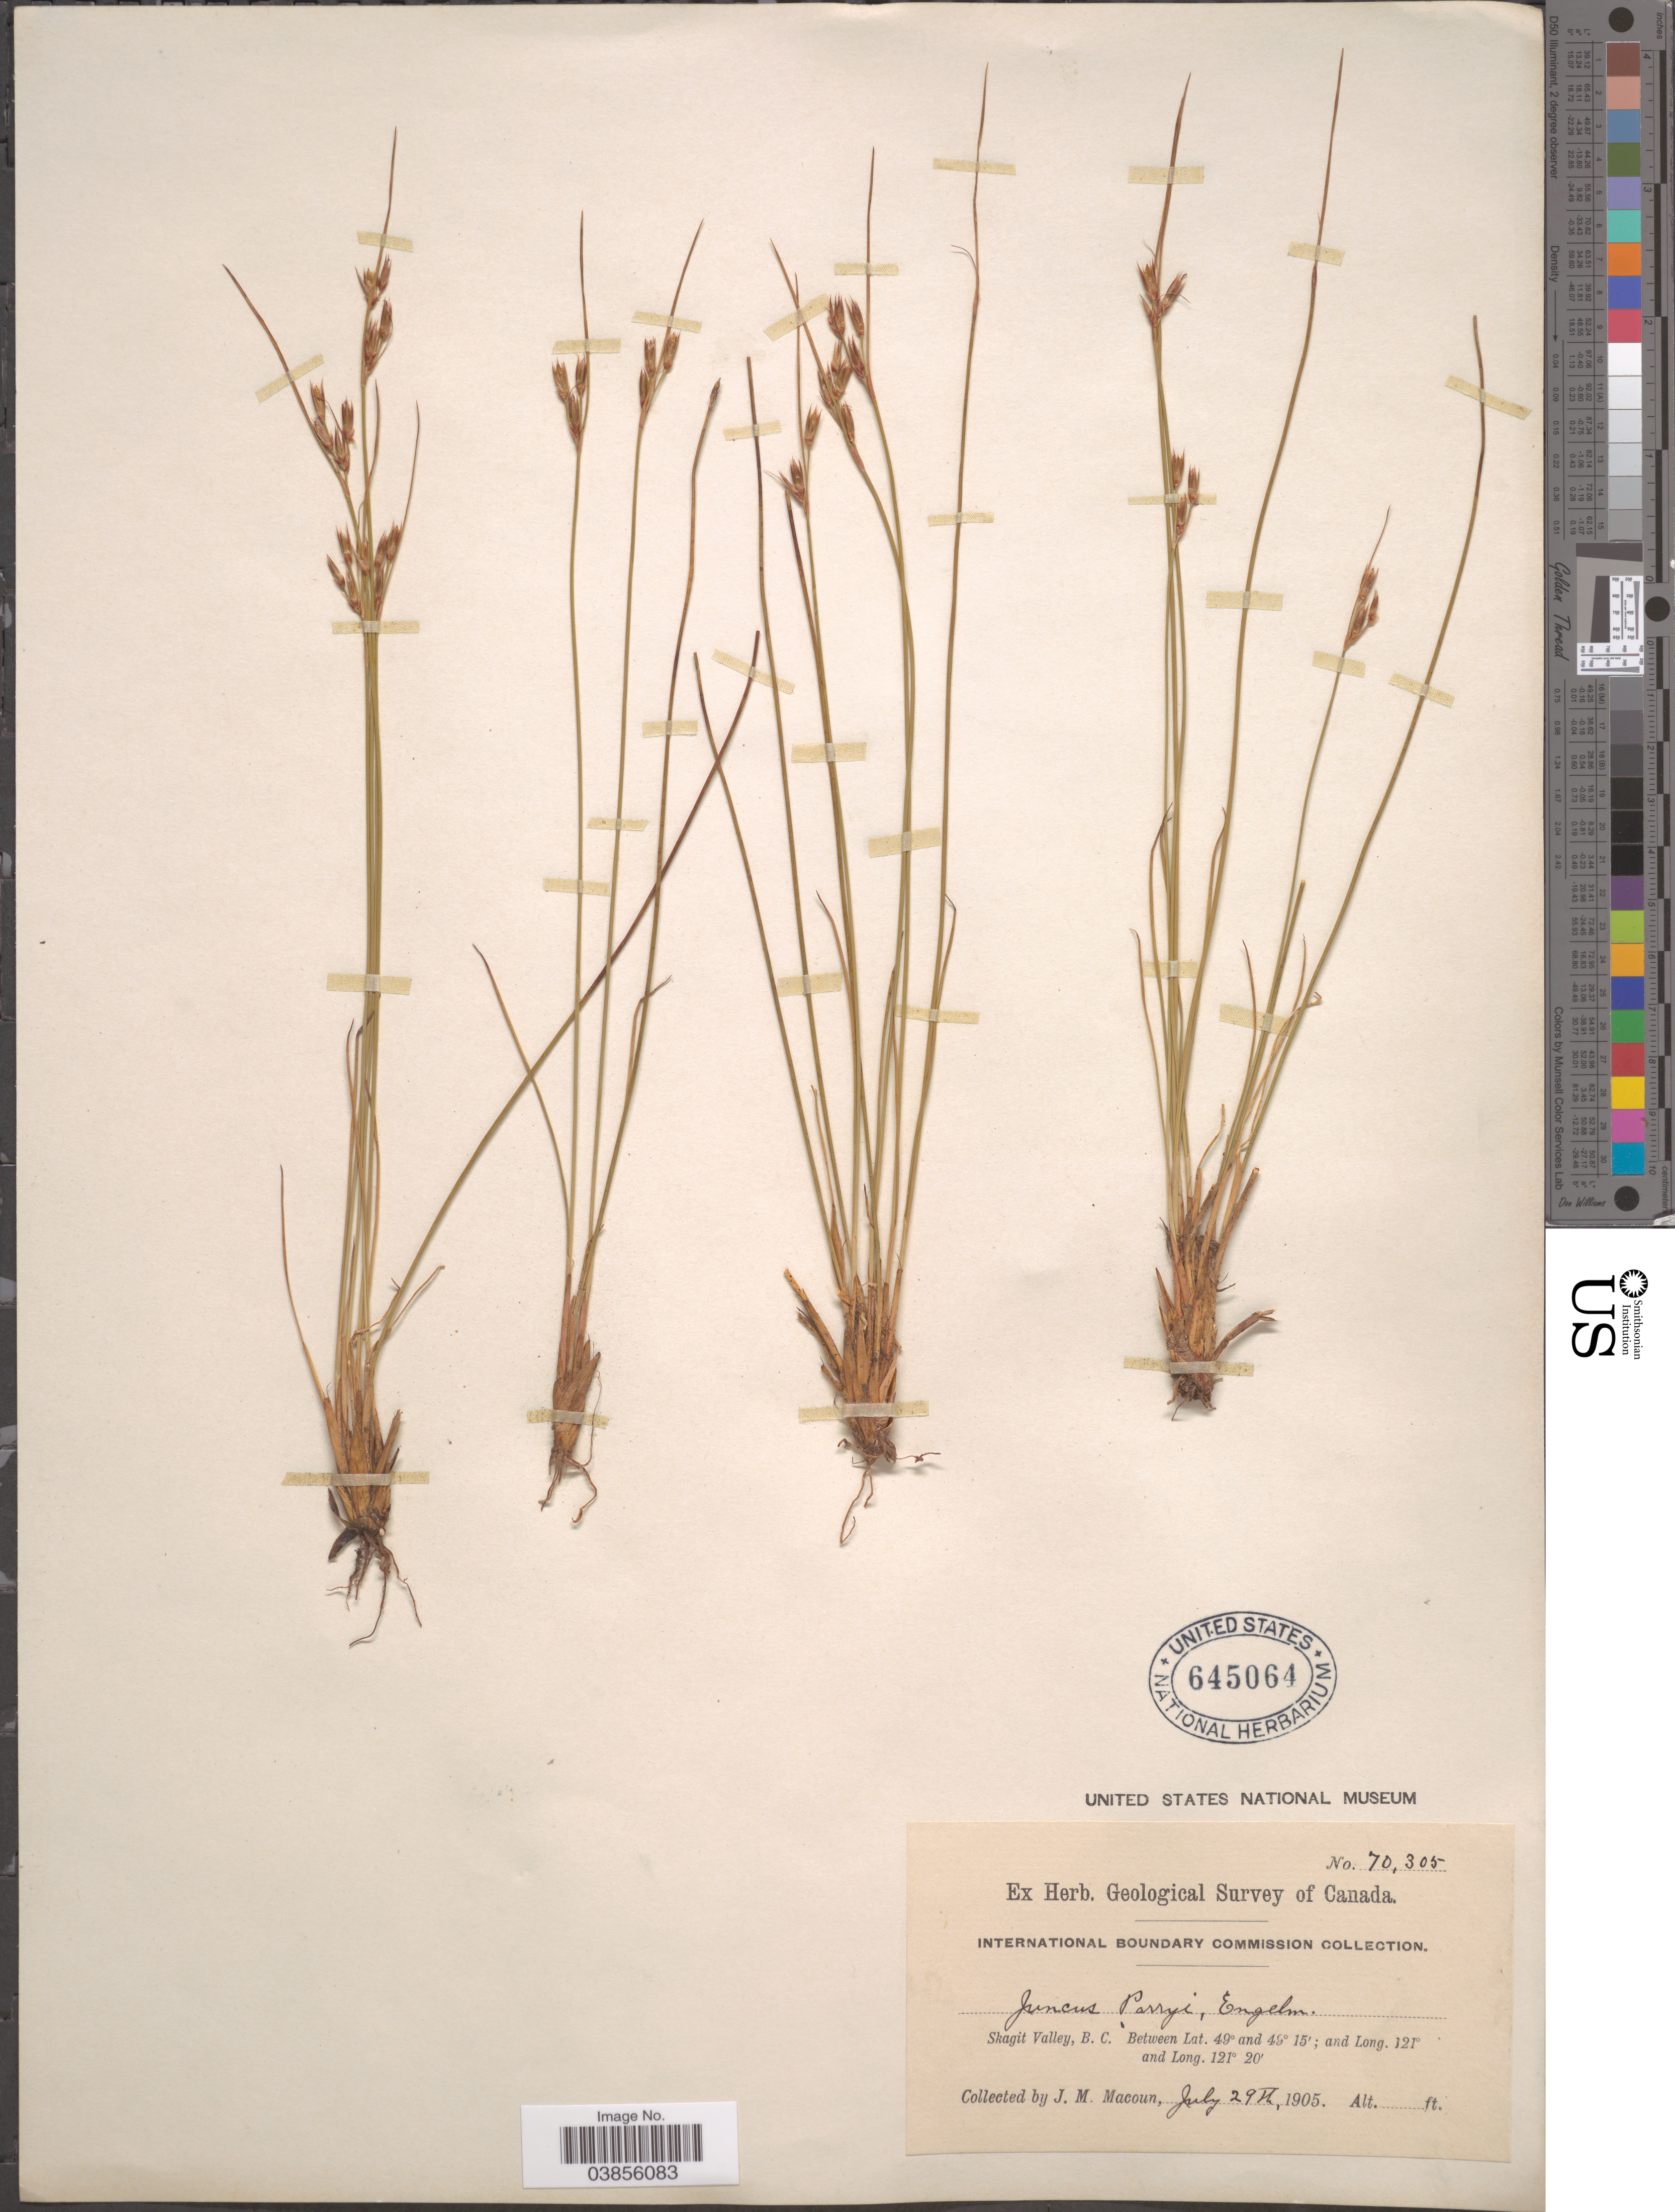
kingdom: Plantae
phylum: Tracheophyta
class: Liliopsida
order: Poales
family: Juncaceae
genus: Juncus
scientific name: Juncus parryi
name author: Engelm.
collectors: J. M. Macoun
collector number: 70305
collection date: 1905-07-29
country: Canada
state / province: British Columbia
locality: Skagit Valley.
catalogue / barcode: US 645064